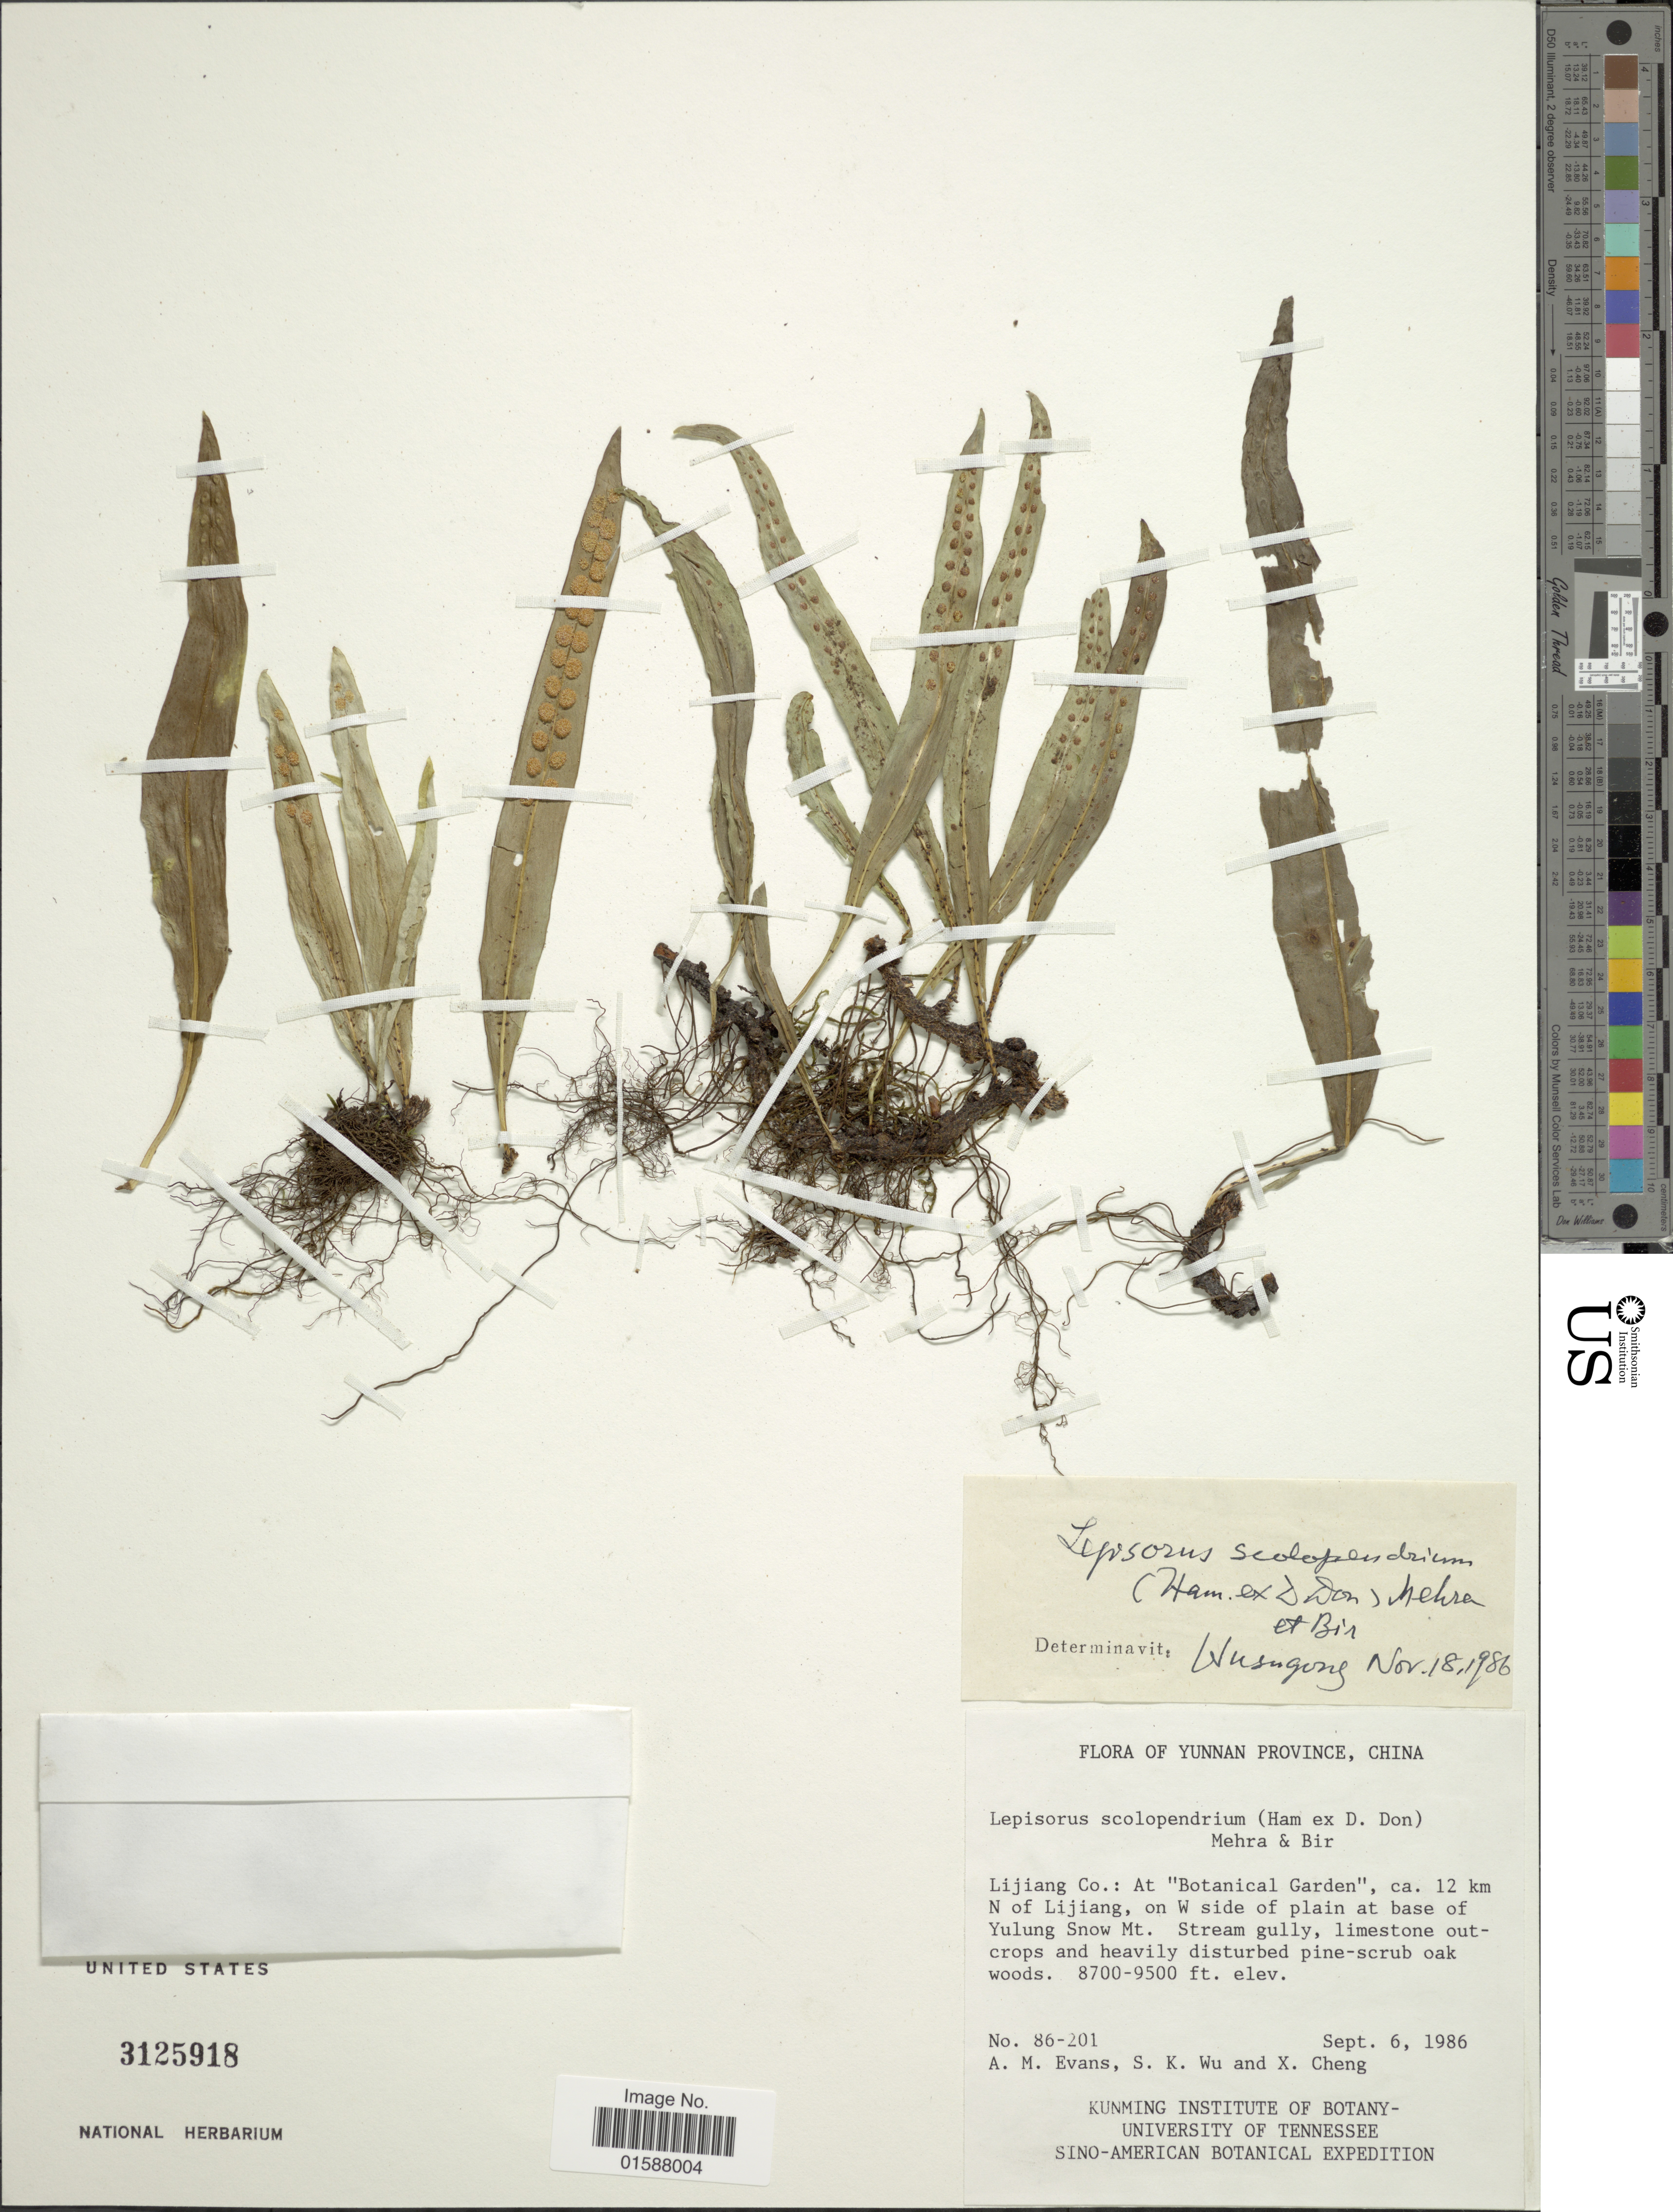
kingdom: Plantae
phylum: Tracheophyta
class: Polypodiopsida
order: Polypodiales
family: Polypodiaceae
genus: Lepisorus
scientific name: Lepisorus scolopendrium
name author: (Buch.-Ham. ex D. Don) Mehra & Bir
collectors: A. M. Evans, S. K. Wu & X. Cheng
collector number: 86-201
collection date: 1986-09-06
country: China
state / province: Yunnan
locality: Lijiang Co.: At "Botanical Garden", ca. 12 km N of Lijiang, on W side of plain at base of Yulung Snow Mt.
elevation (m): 2652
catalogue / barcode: US 3125918